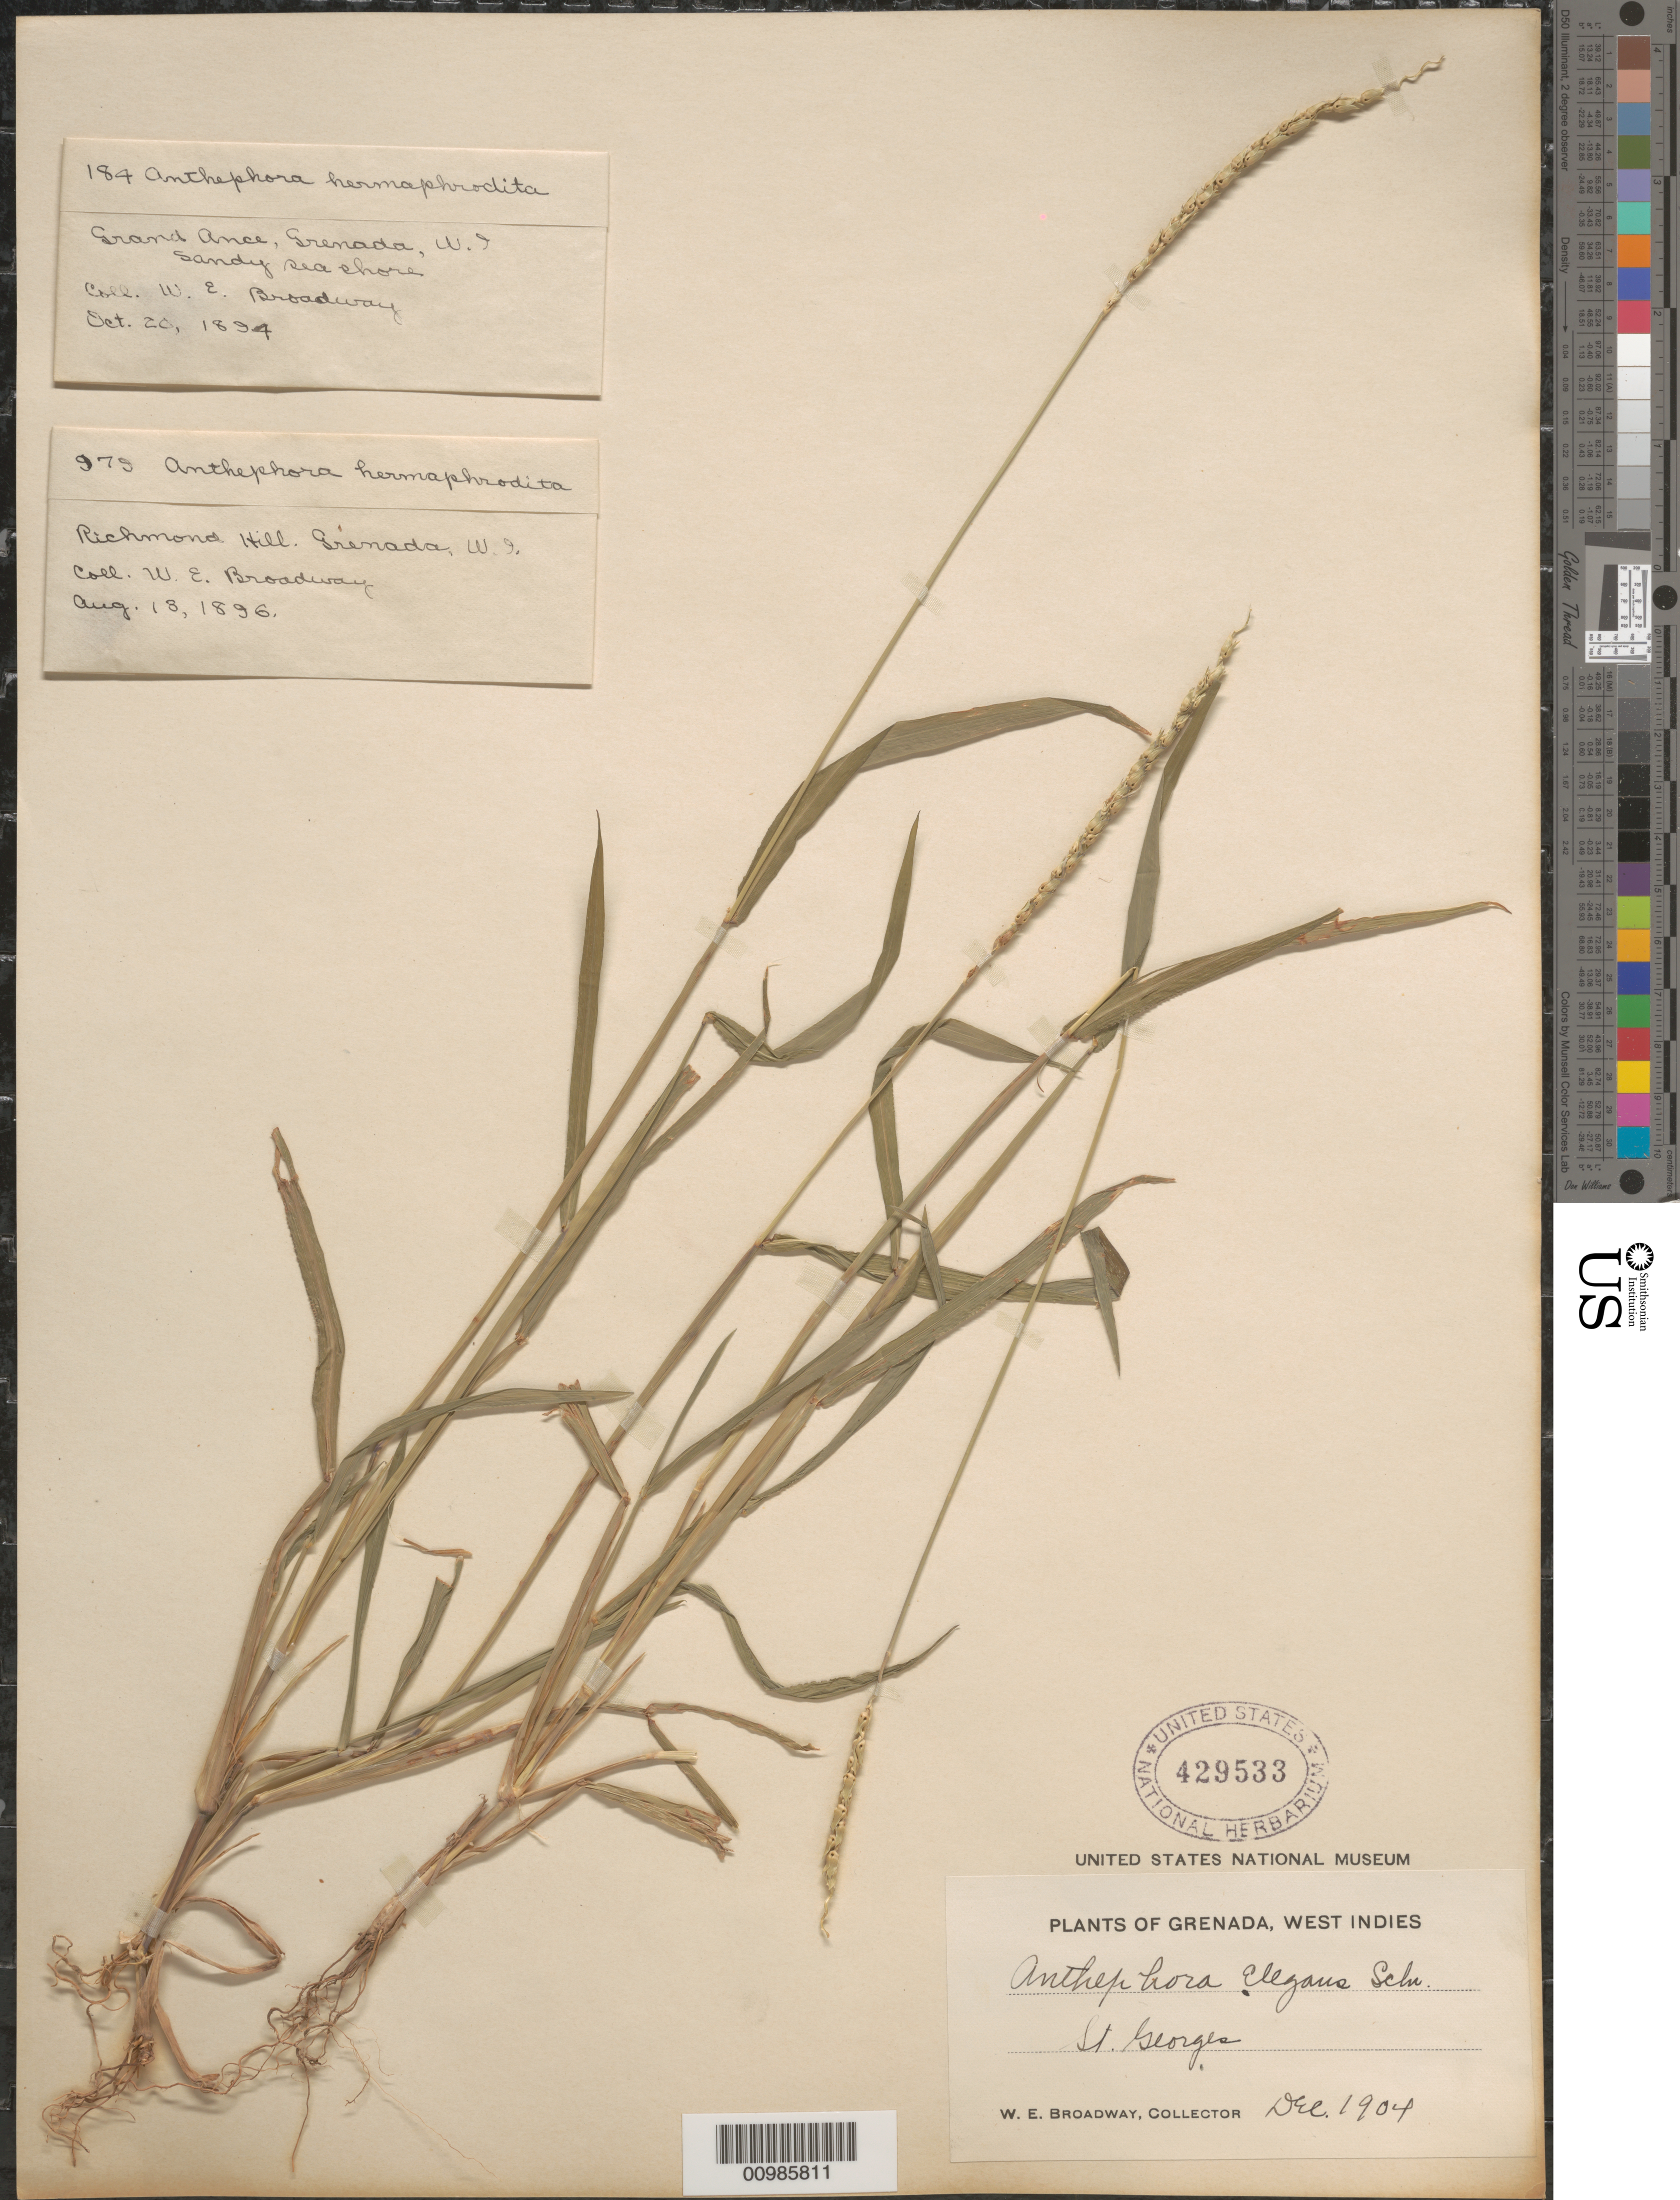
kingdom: Plantae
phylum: Tracheophyta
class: Liliopsida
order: Poales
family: Poaceae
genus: Anthephora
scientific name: Anthephora hermaphrodita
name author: (L.) Kuntze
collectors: W. E. Broadway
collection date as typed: Dec 1904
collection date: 1904-12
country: Grenada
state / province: Saint George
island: Grenada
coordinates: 0 N, 0 E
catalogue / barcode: US 429533